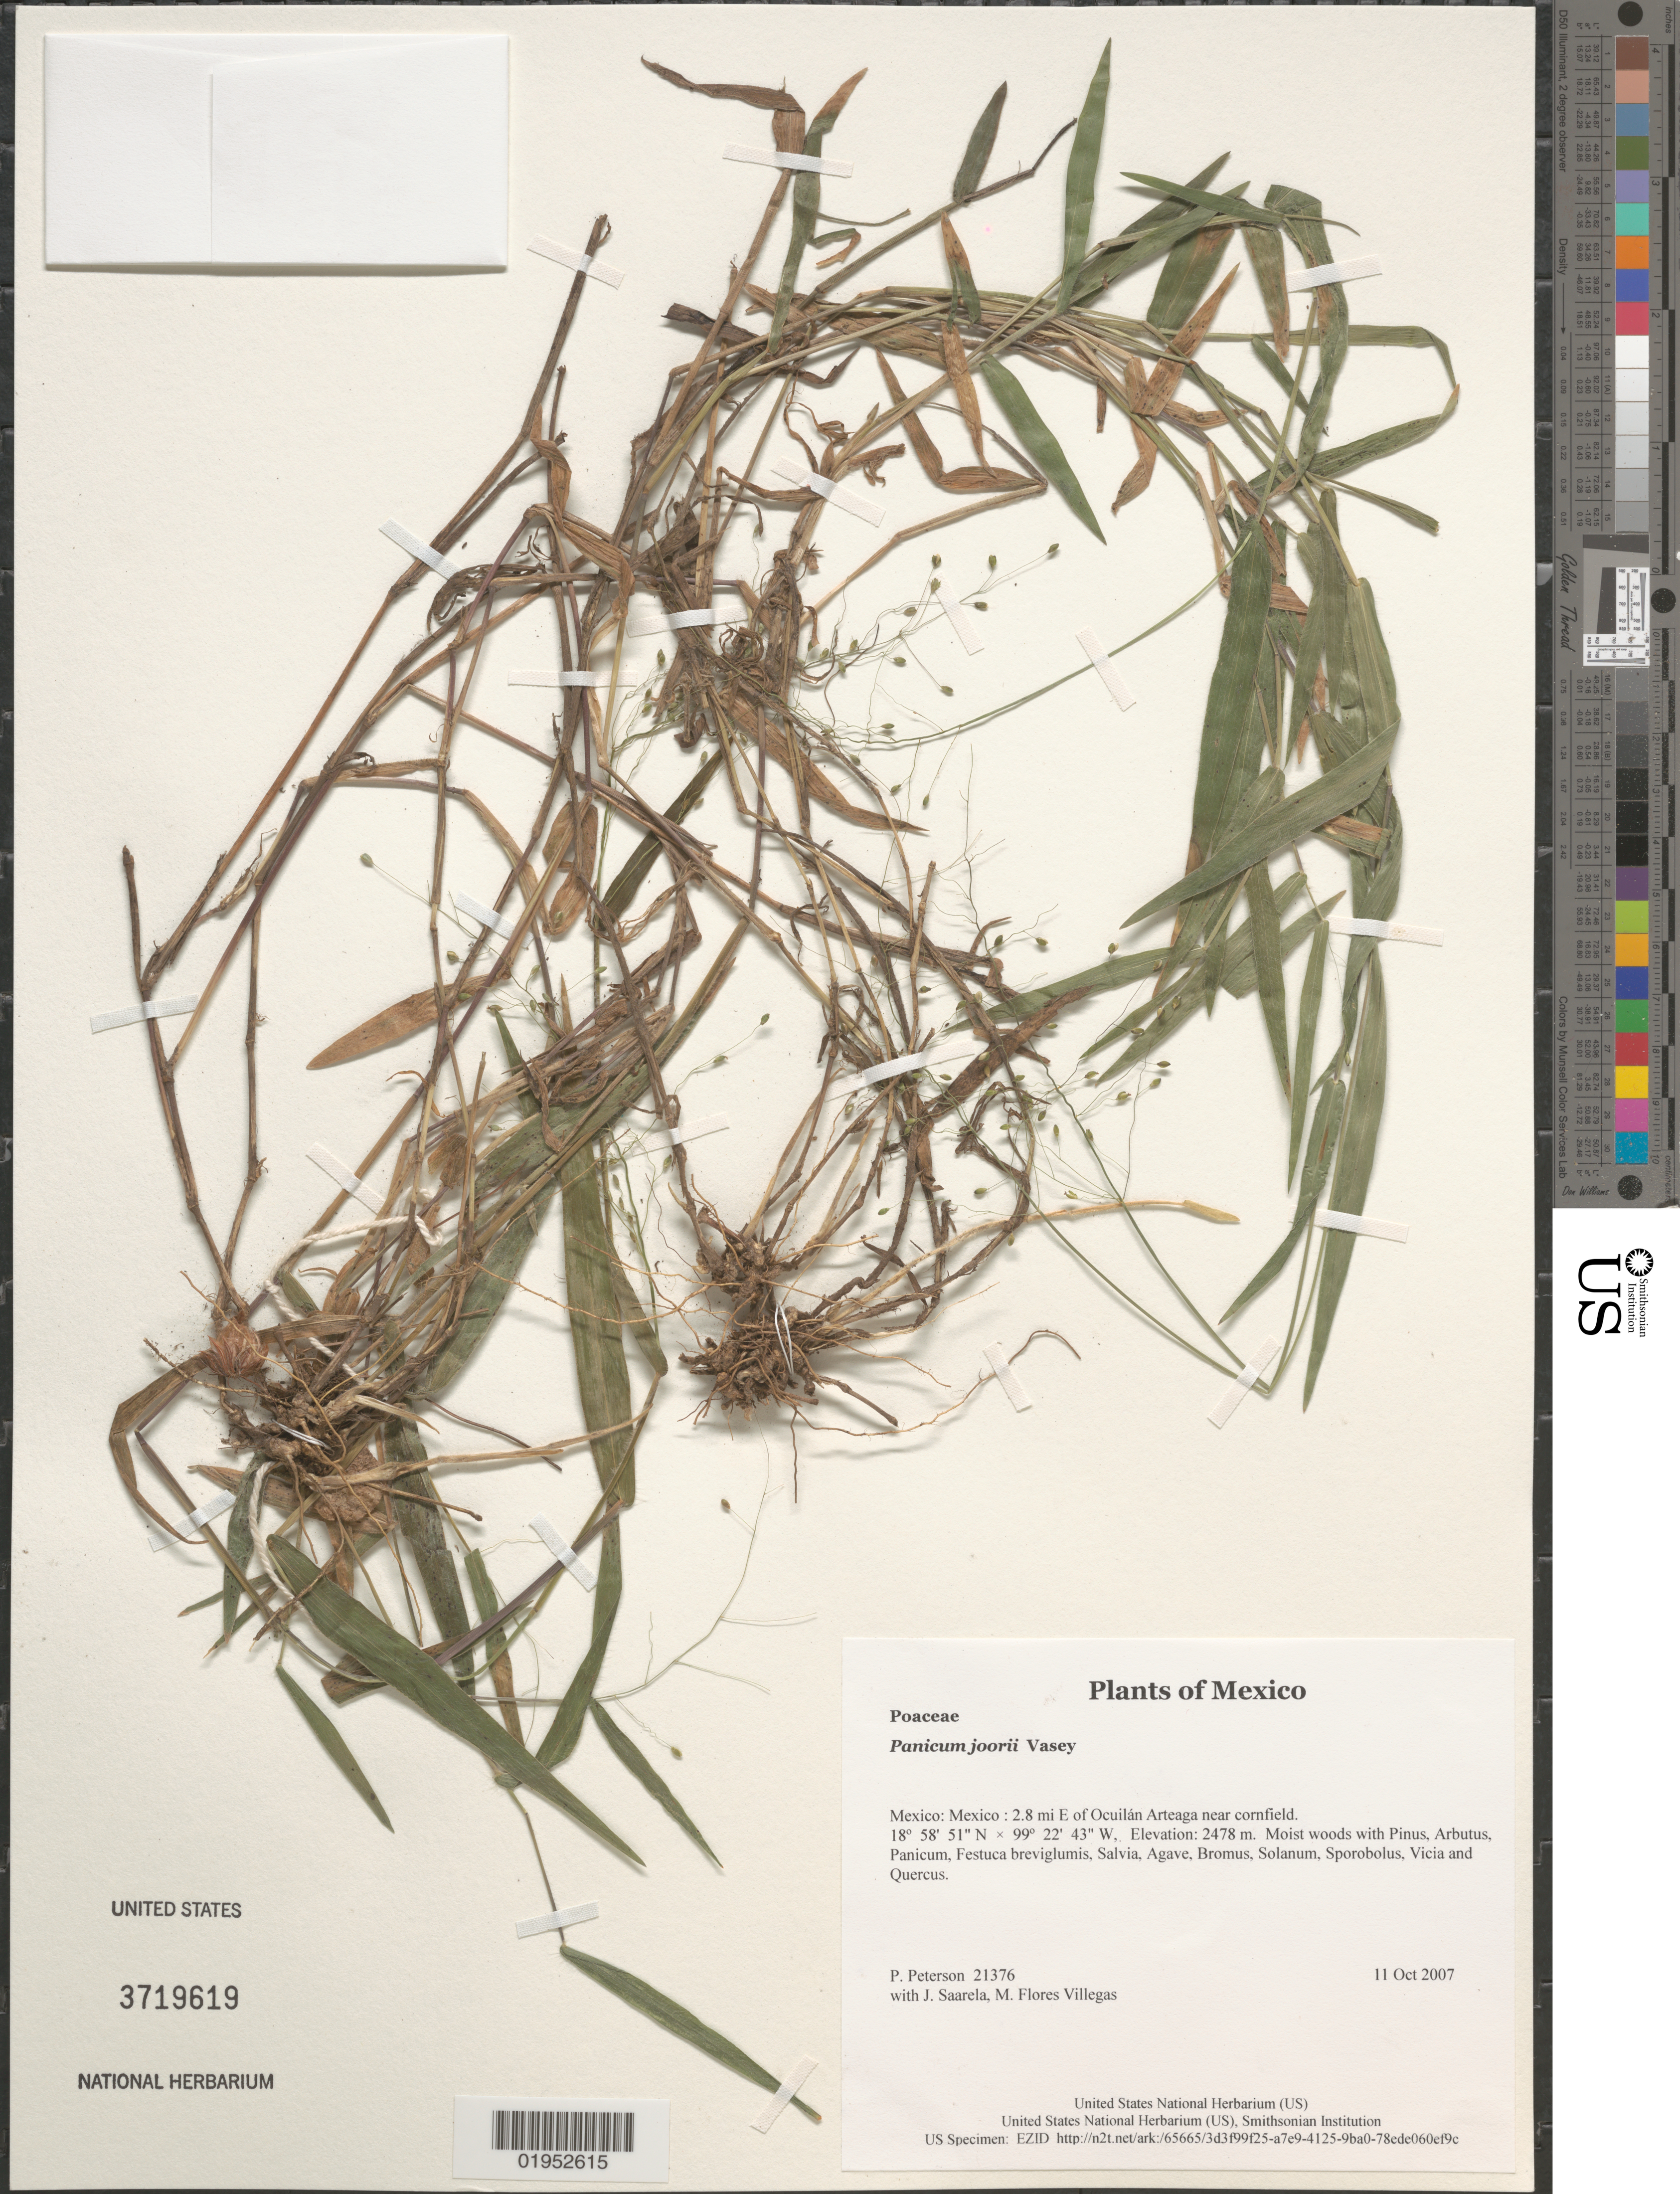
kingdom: Plantae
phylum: Tracheophyta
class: Liliopsida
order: Poales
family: Poaceae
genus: Panicum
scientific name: Panicum sp.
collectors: P. M. Peterson, J. Saarela & M. Flores Villegas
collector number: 21376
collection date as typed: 11 Oct 2007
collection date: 2007-10-11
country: Mexico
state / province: México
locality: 2.8 mi E of Ocuilán Arteaga near cornfield.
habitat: Moist woods with Pinus, Arbutus, Panicum, Festuca breviglumis, Salvia, Agave, Bromus, Solanum, Sporobolus, Vicia and Quercus.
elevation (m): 2478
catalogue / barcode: US 3719619